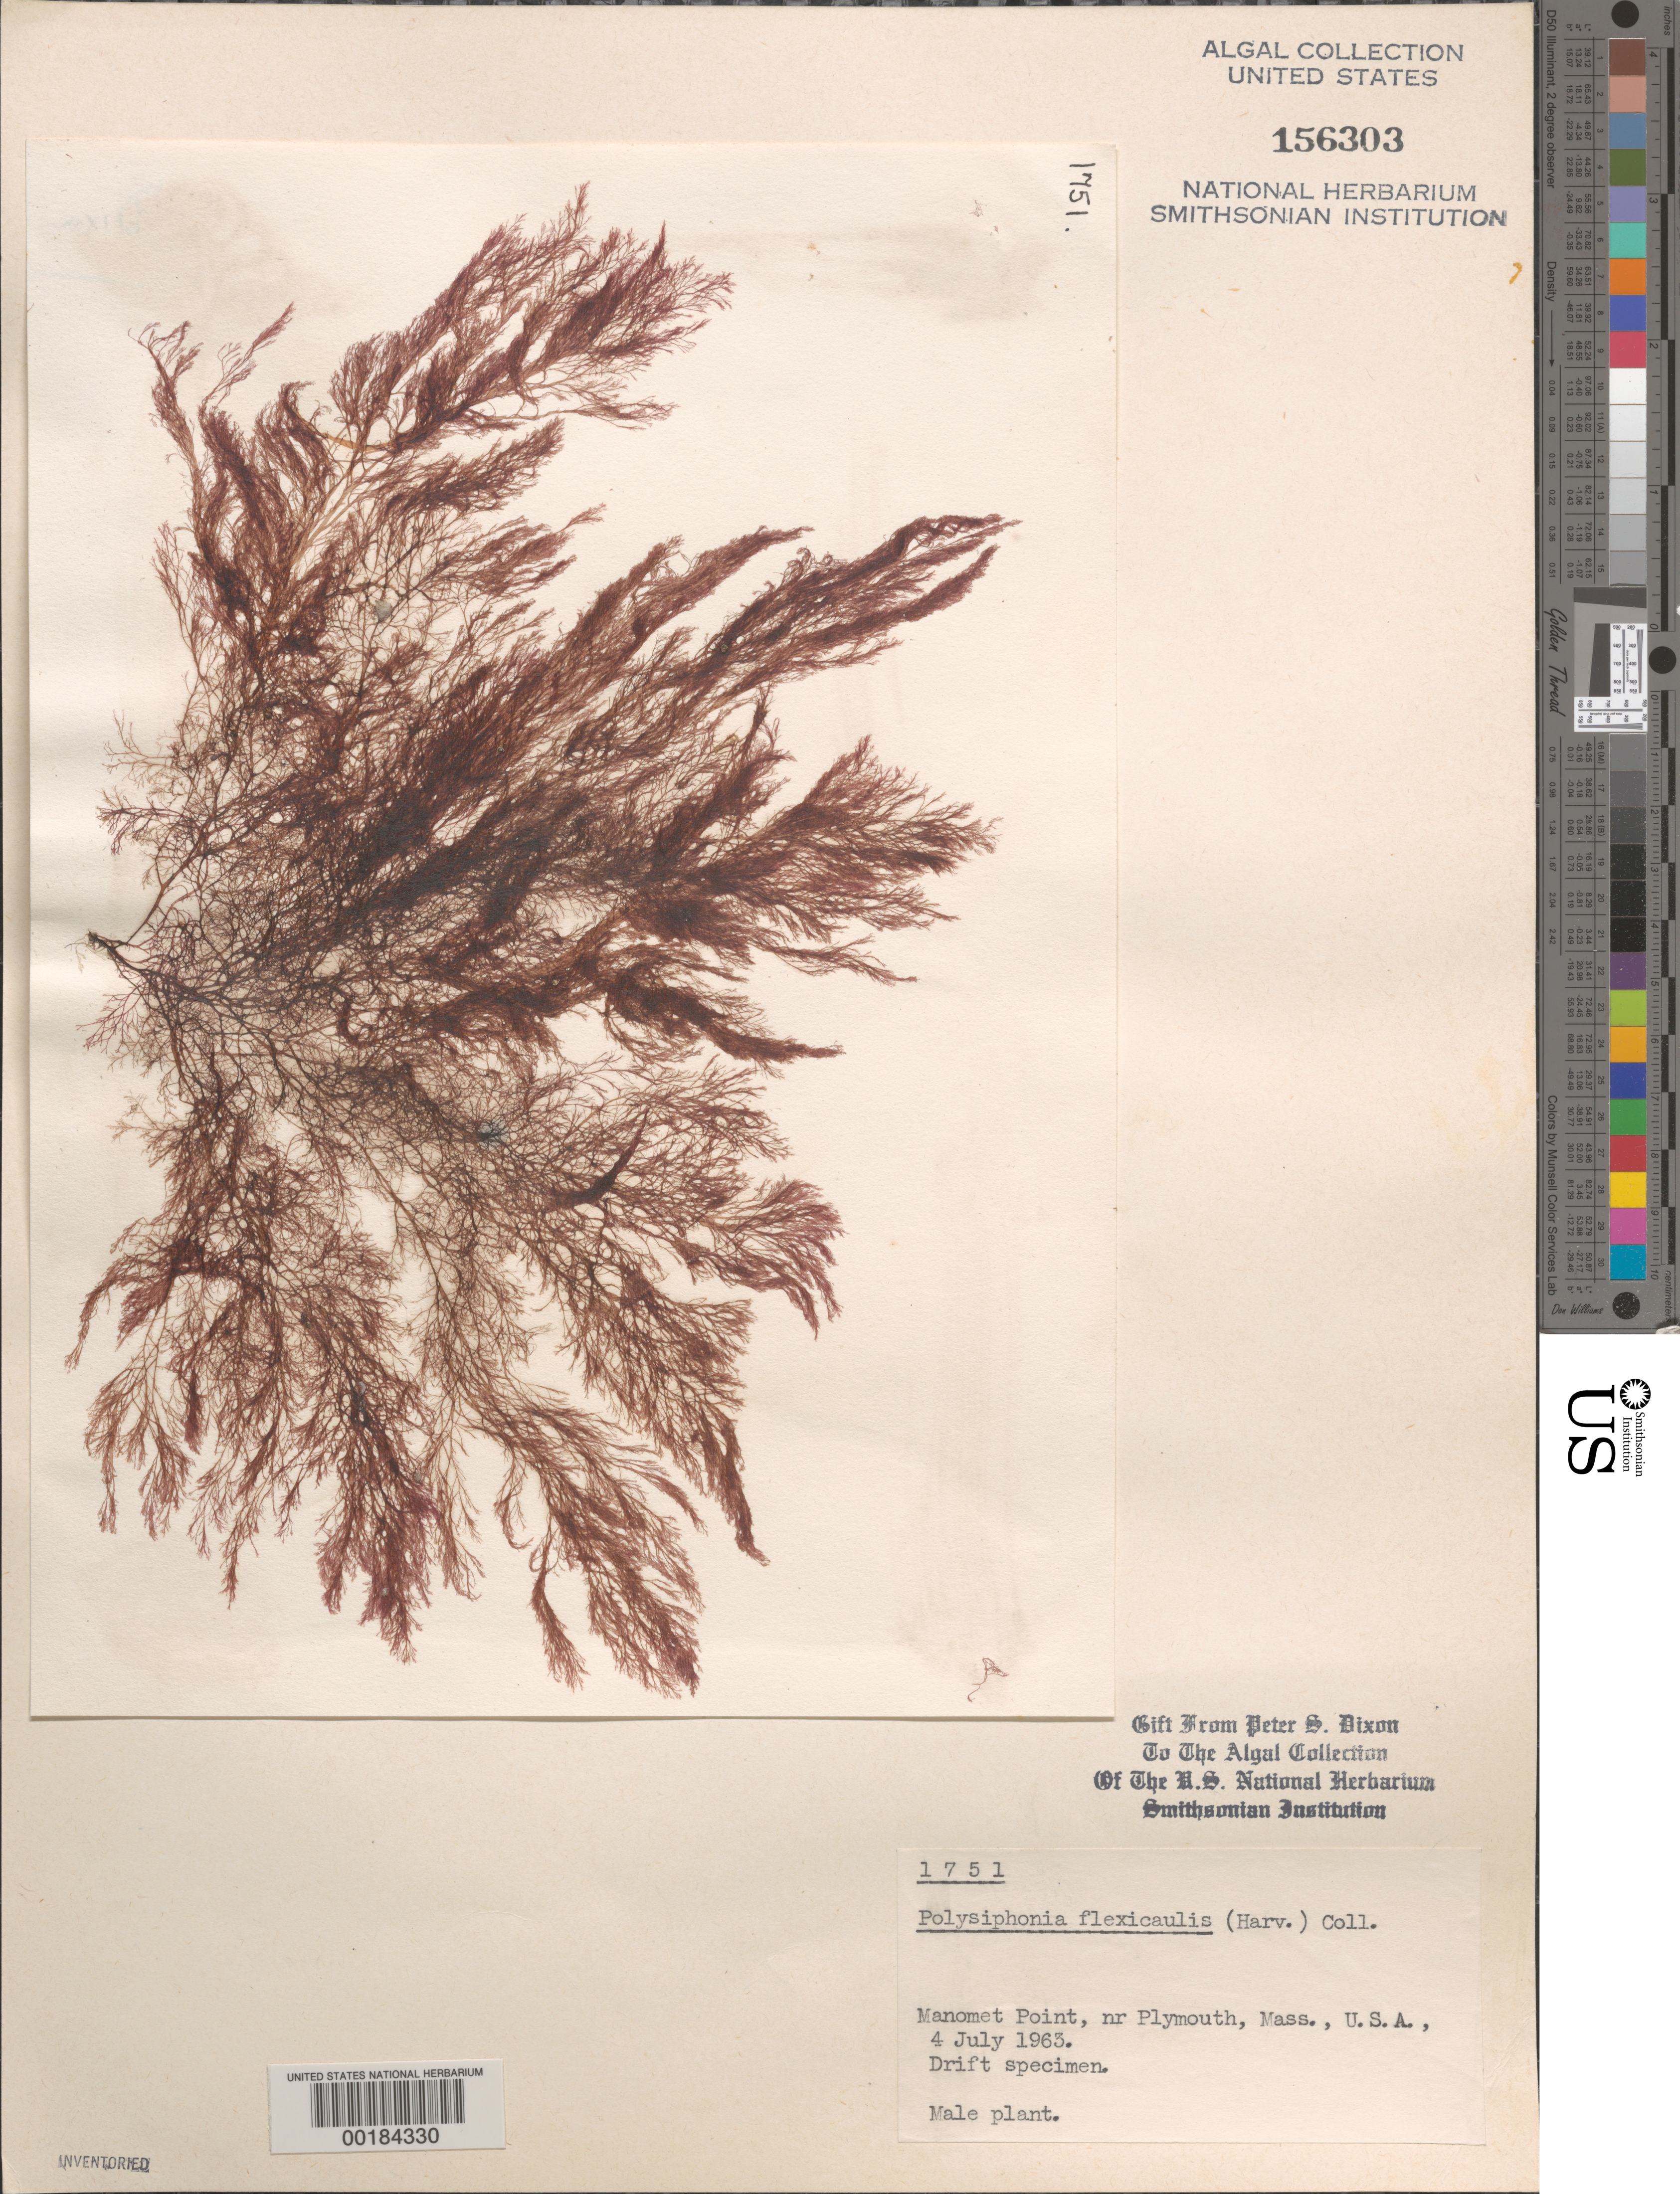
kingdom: Plantae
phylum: Rhodophyta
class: Florideophyceae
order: Ceramiales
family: Rhodomelaceae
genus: Leptosiphonia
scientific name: Leptosiphonia flexicaulis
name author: (Harv.) Savoie & G.W. Saunders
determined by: Algae name updating Project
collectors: P. S. Dixon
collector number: PSD 1751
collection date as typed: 04 Jul 1963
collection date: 1963-07-04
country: United States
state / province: Massachusetts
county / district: Plymouth County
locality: Manomet Point near Plymouth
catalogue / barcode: US 156303